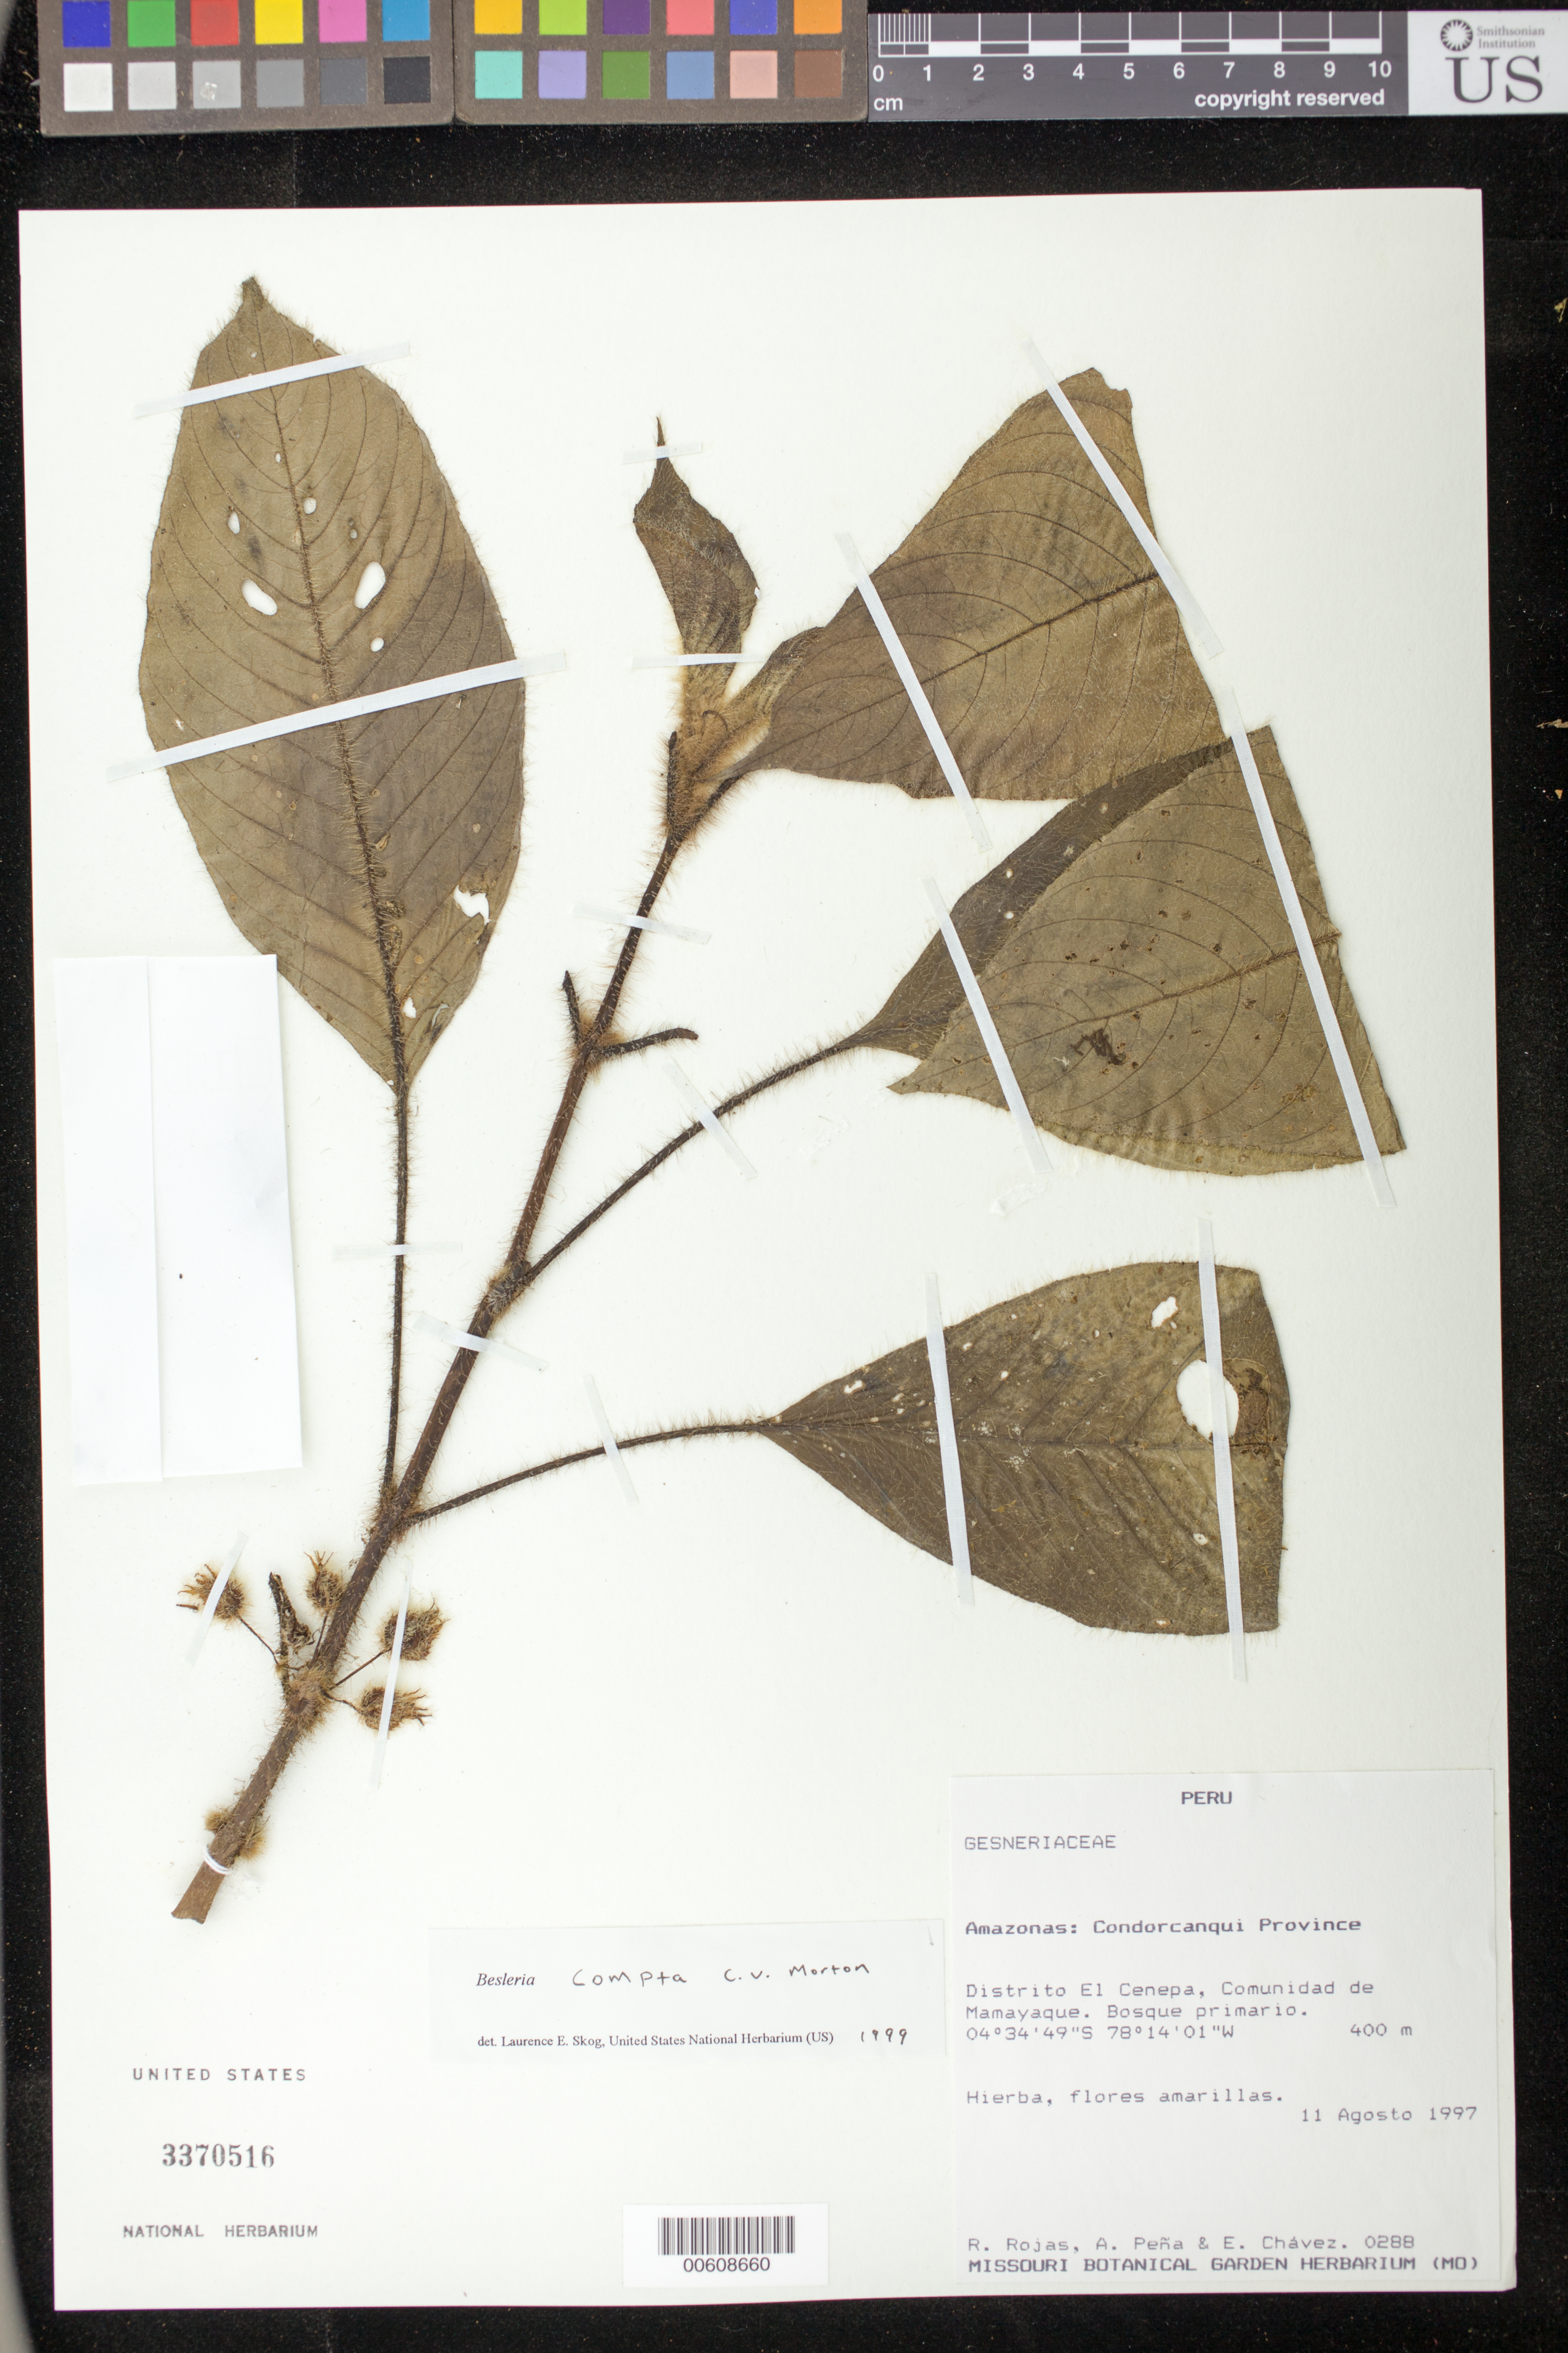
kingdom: Plantae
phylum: Tracheophyta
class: Magnoliopsida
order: Lamiales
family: Gesneriaceae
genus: Besleria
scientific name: Besleria compta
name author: C.V. Morton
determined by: Skog, Laurence E.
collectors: R. Rojas, A. Peña & E. Chávez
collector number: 288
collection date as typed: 11 Aug 1997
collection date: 1997-08-11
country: Peru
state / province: Amazonas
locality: Prov. Condorcanqui, Dtto. El Cenepa; comunidad de Mamayaque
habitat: Bosque primario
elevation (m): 400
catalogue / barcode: US 3370516